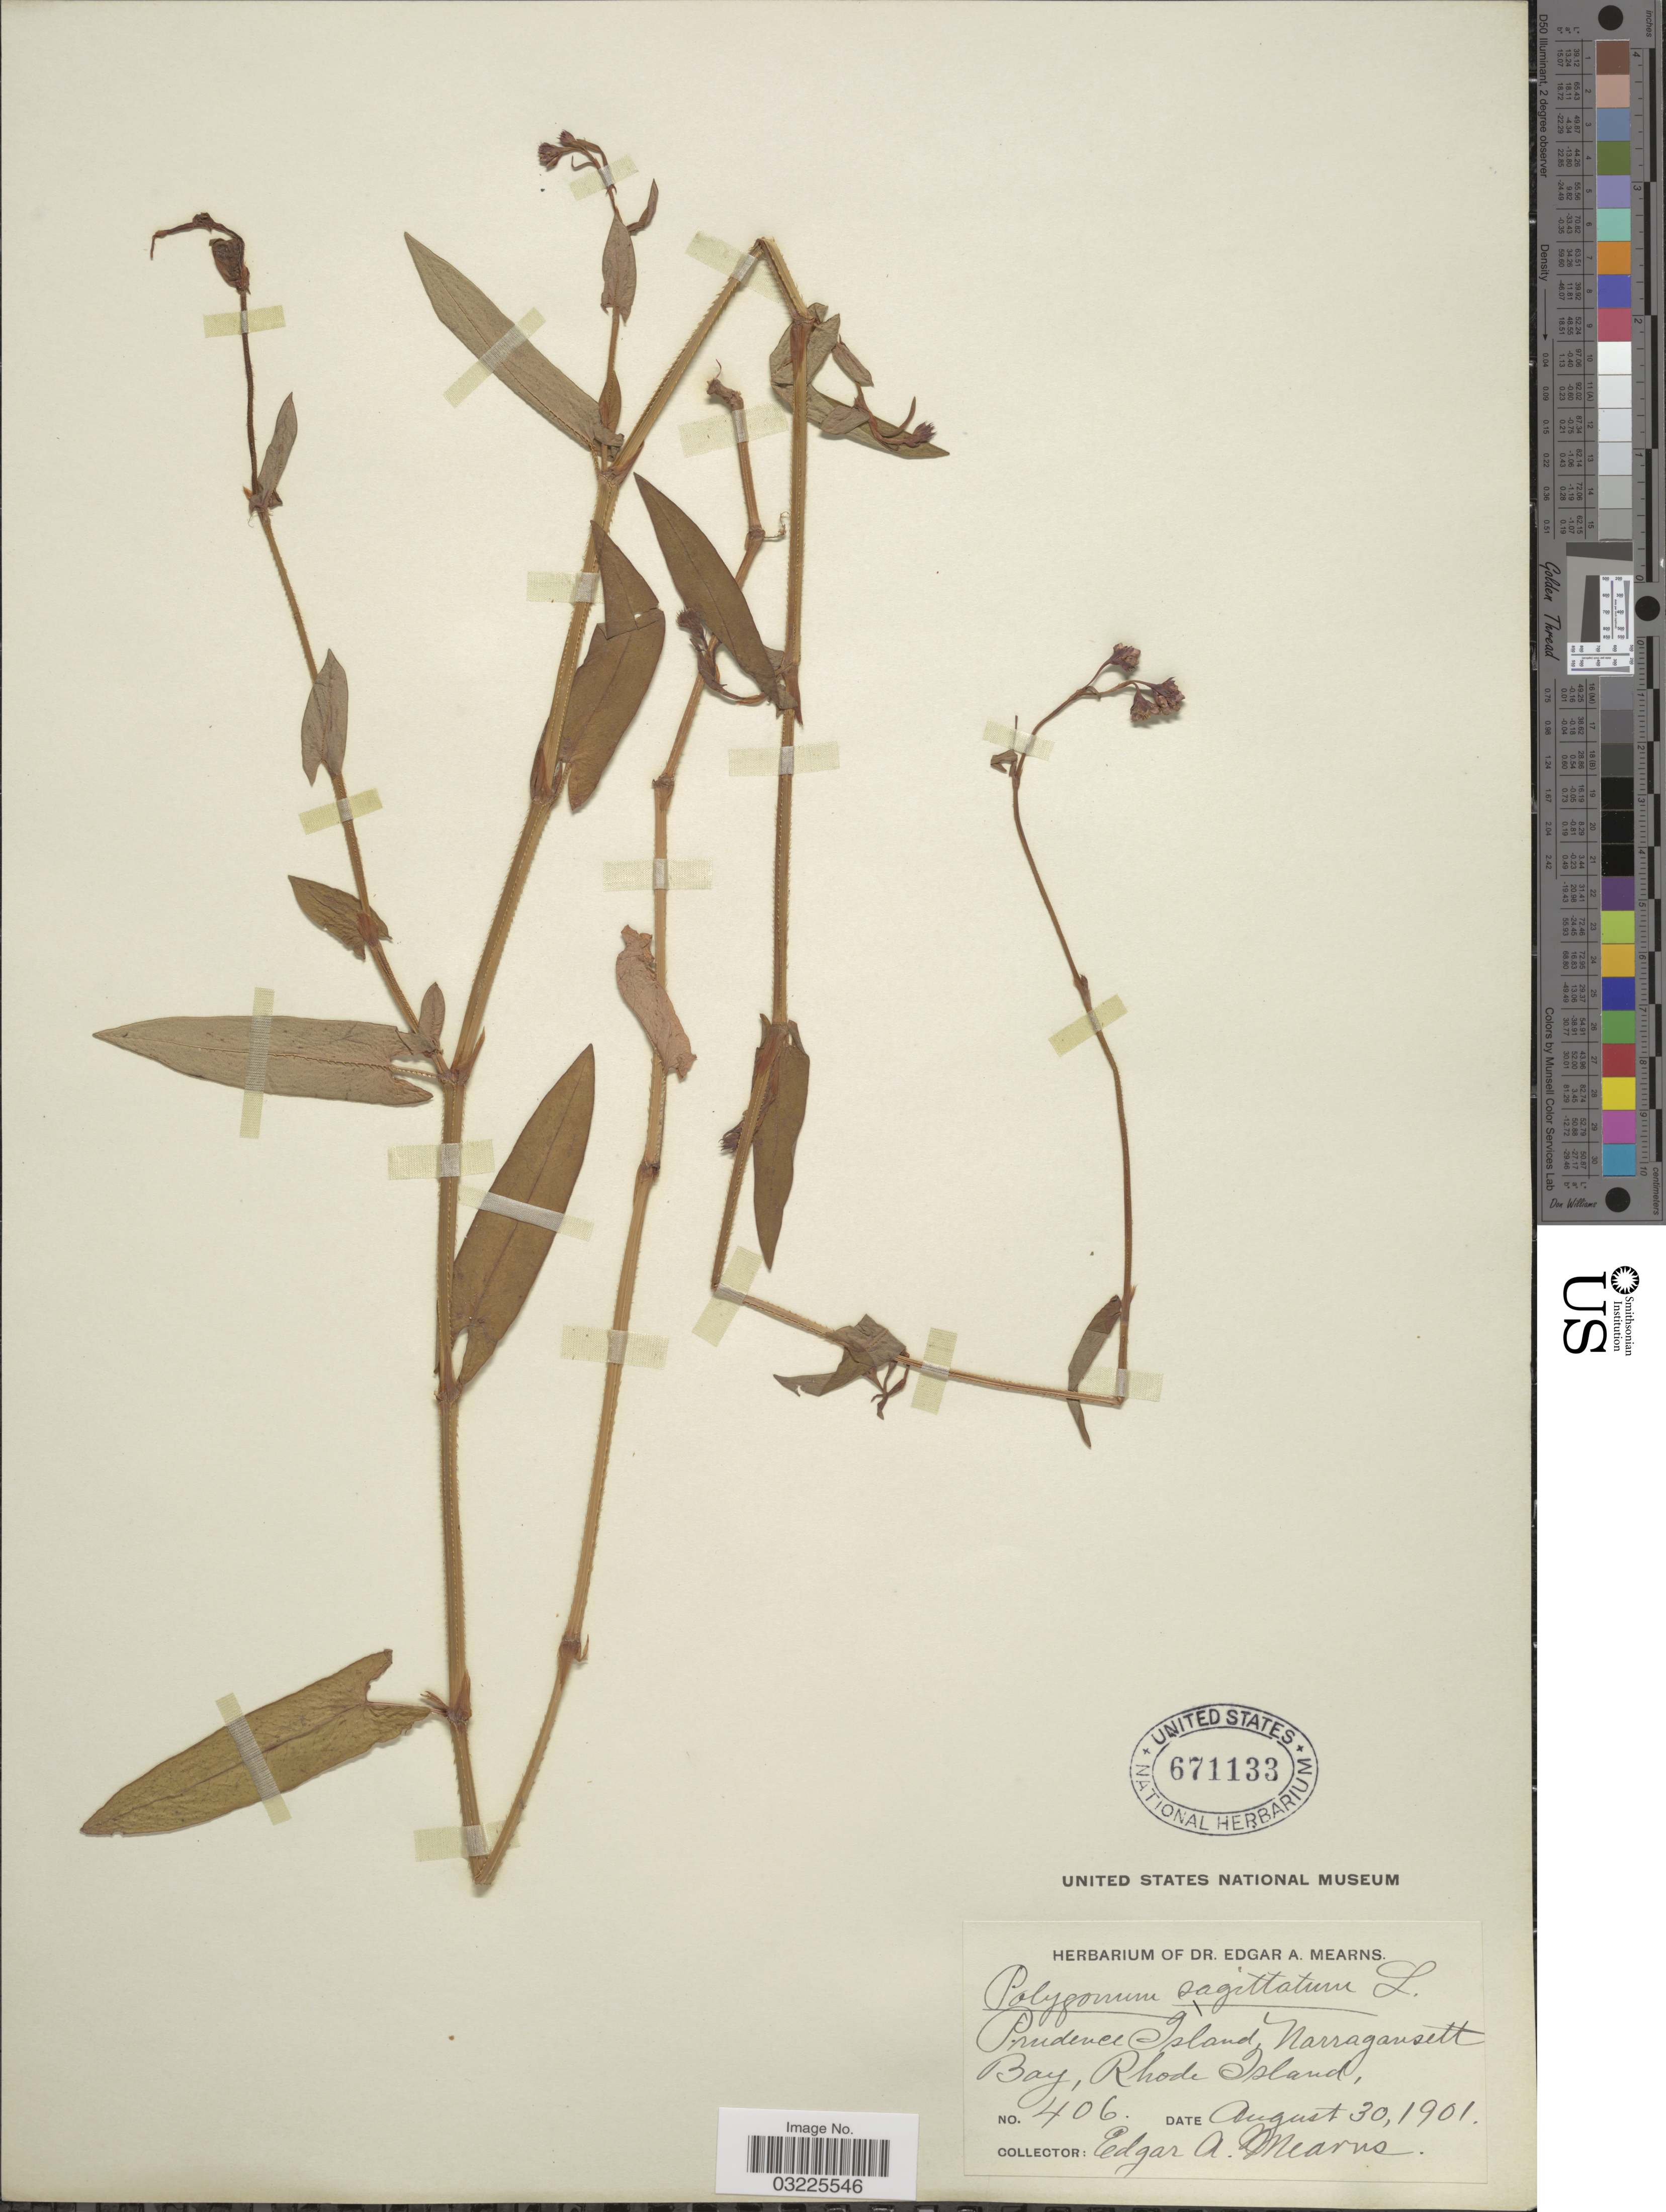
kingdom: Plantae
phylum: Tracheophyta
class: Magnoliopsida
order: Caryophyllales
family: Polygonaceae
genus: Persicaria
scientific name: Persicaria sagittata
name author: (L.) H. Gross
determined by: Atha, D. E.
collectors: E. A. Mearns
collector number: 406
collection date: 1901-08-30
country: United States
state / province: Rhode Island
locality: Prudence Island, Narragansett Bay.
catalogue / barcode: US 671133